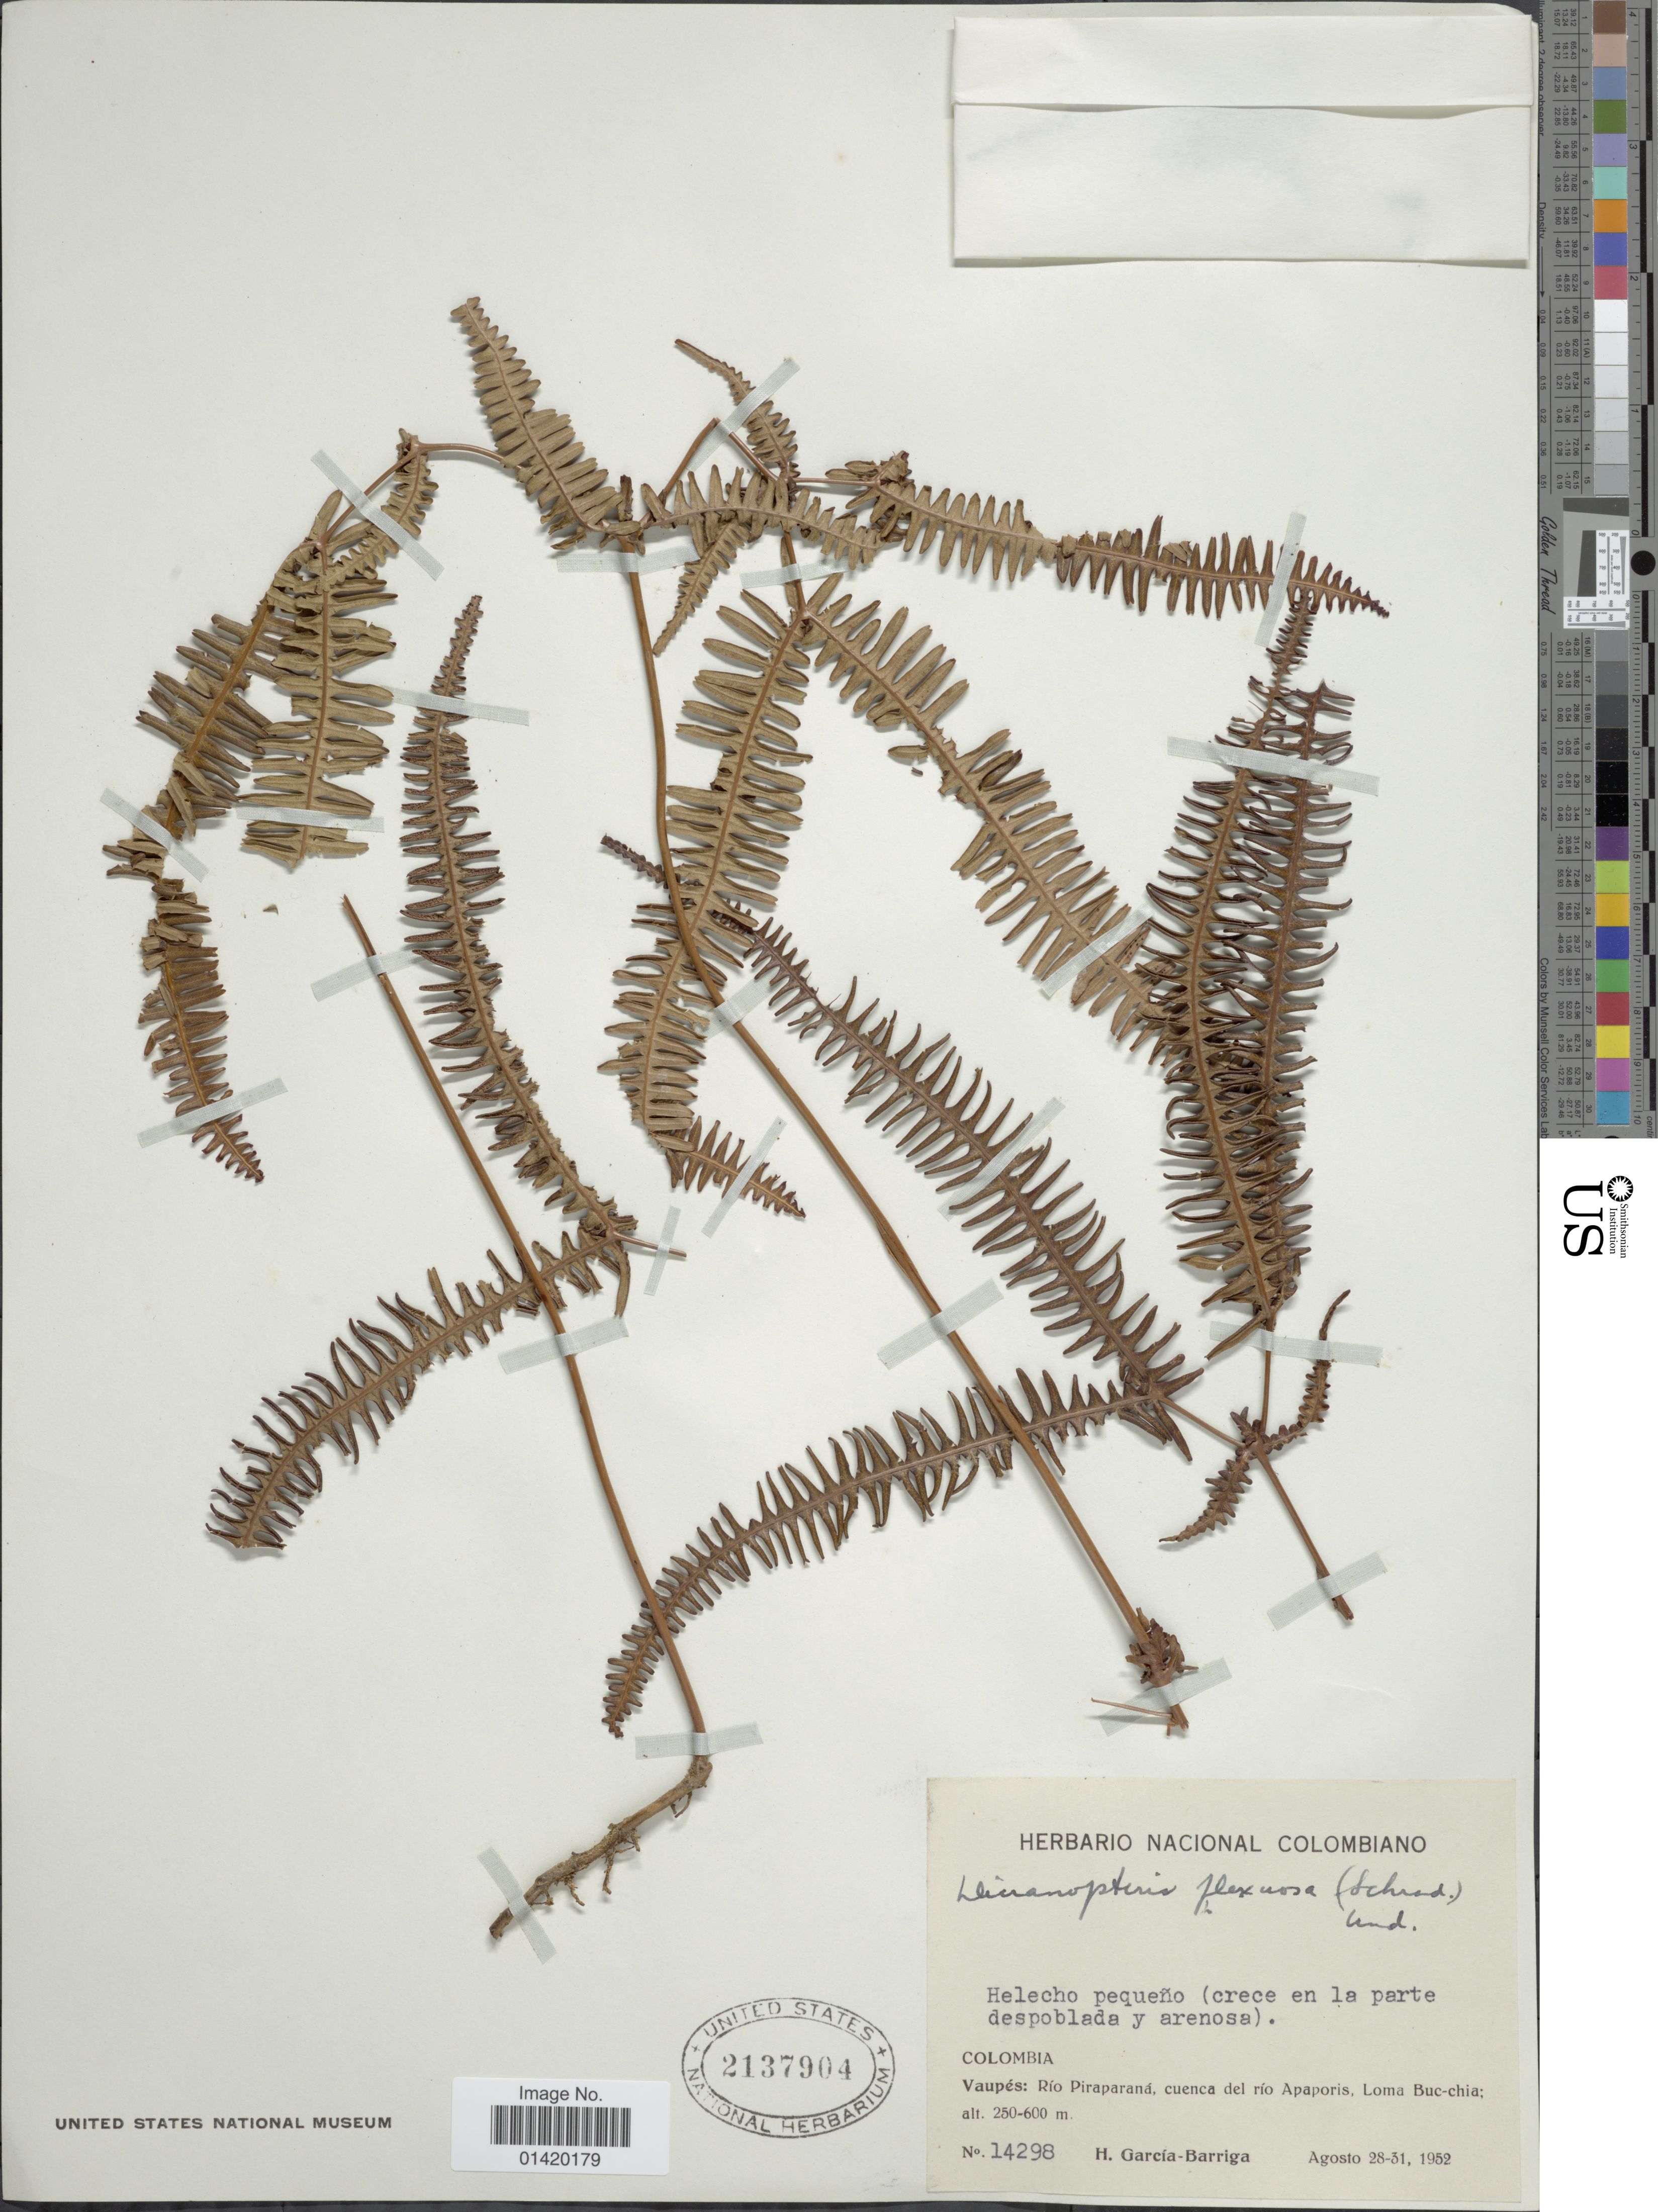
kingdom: Plantae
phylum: Tracheophyta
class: Polypodiopsida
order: Gleicheniales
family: Gleicheniaceae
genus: Dicranopteris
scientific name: Dicranopteris flexuosa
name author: (Schrad.) Underw.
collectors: H. García Barriga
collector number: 14298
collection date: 1952-08-28/1952-08-31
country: Colombia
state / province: Vaupés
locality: Río Piraparaná, cuenca del río Apaporis, Loma Buc-chia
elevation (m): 250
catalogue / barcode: US 2137904